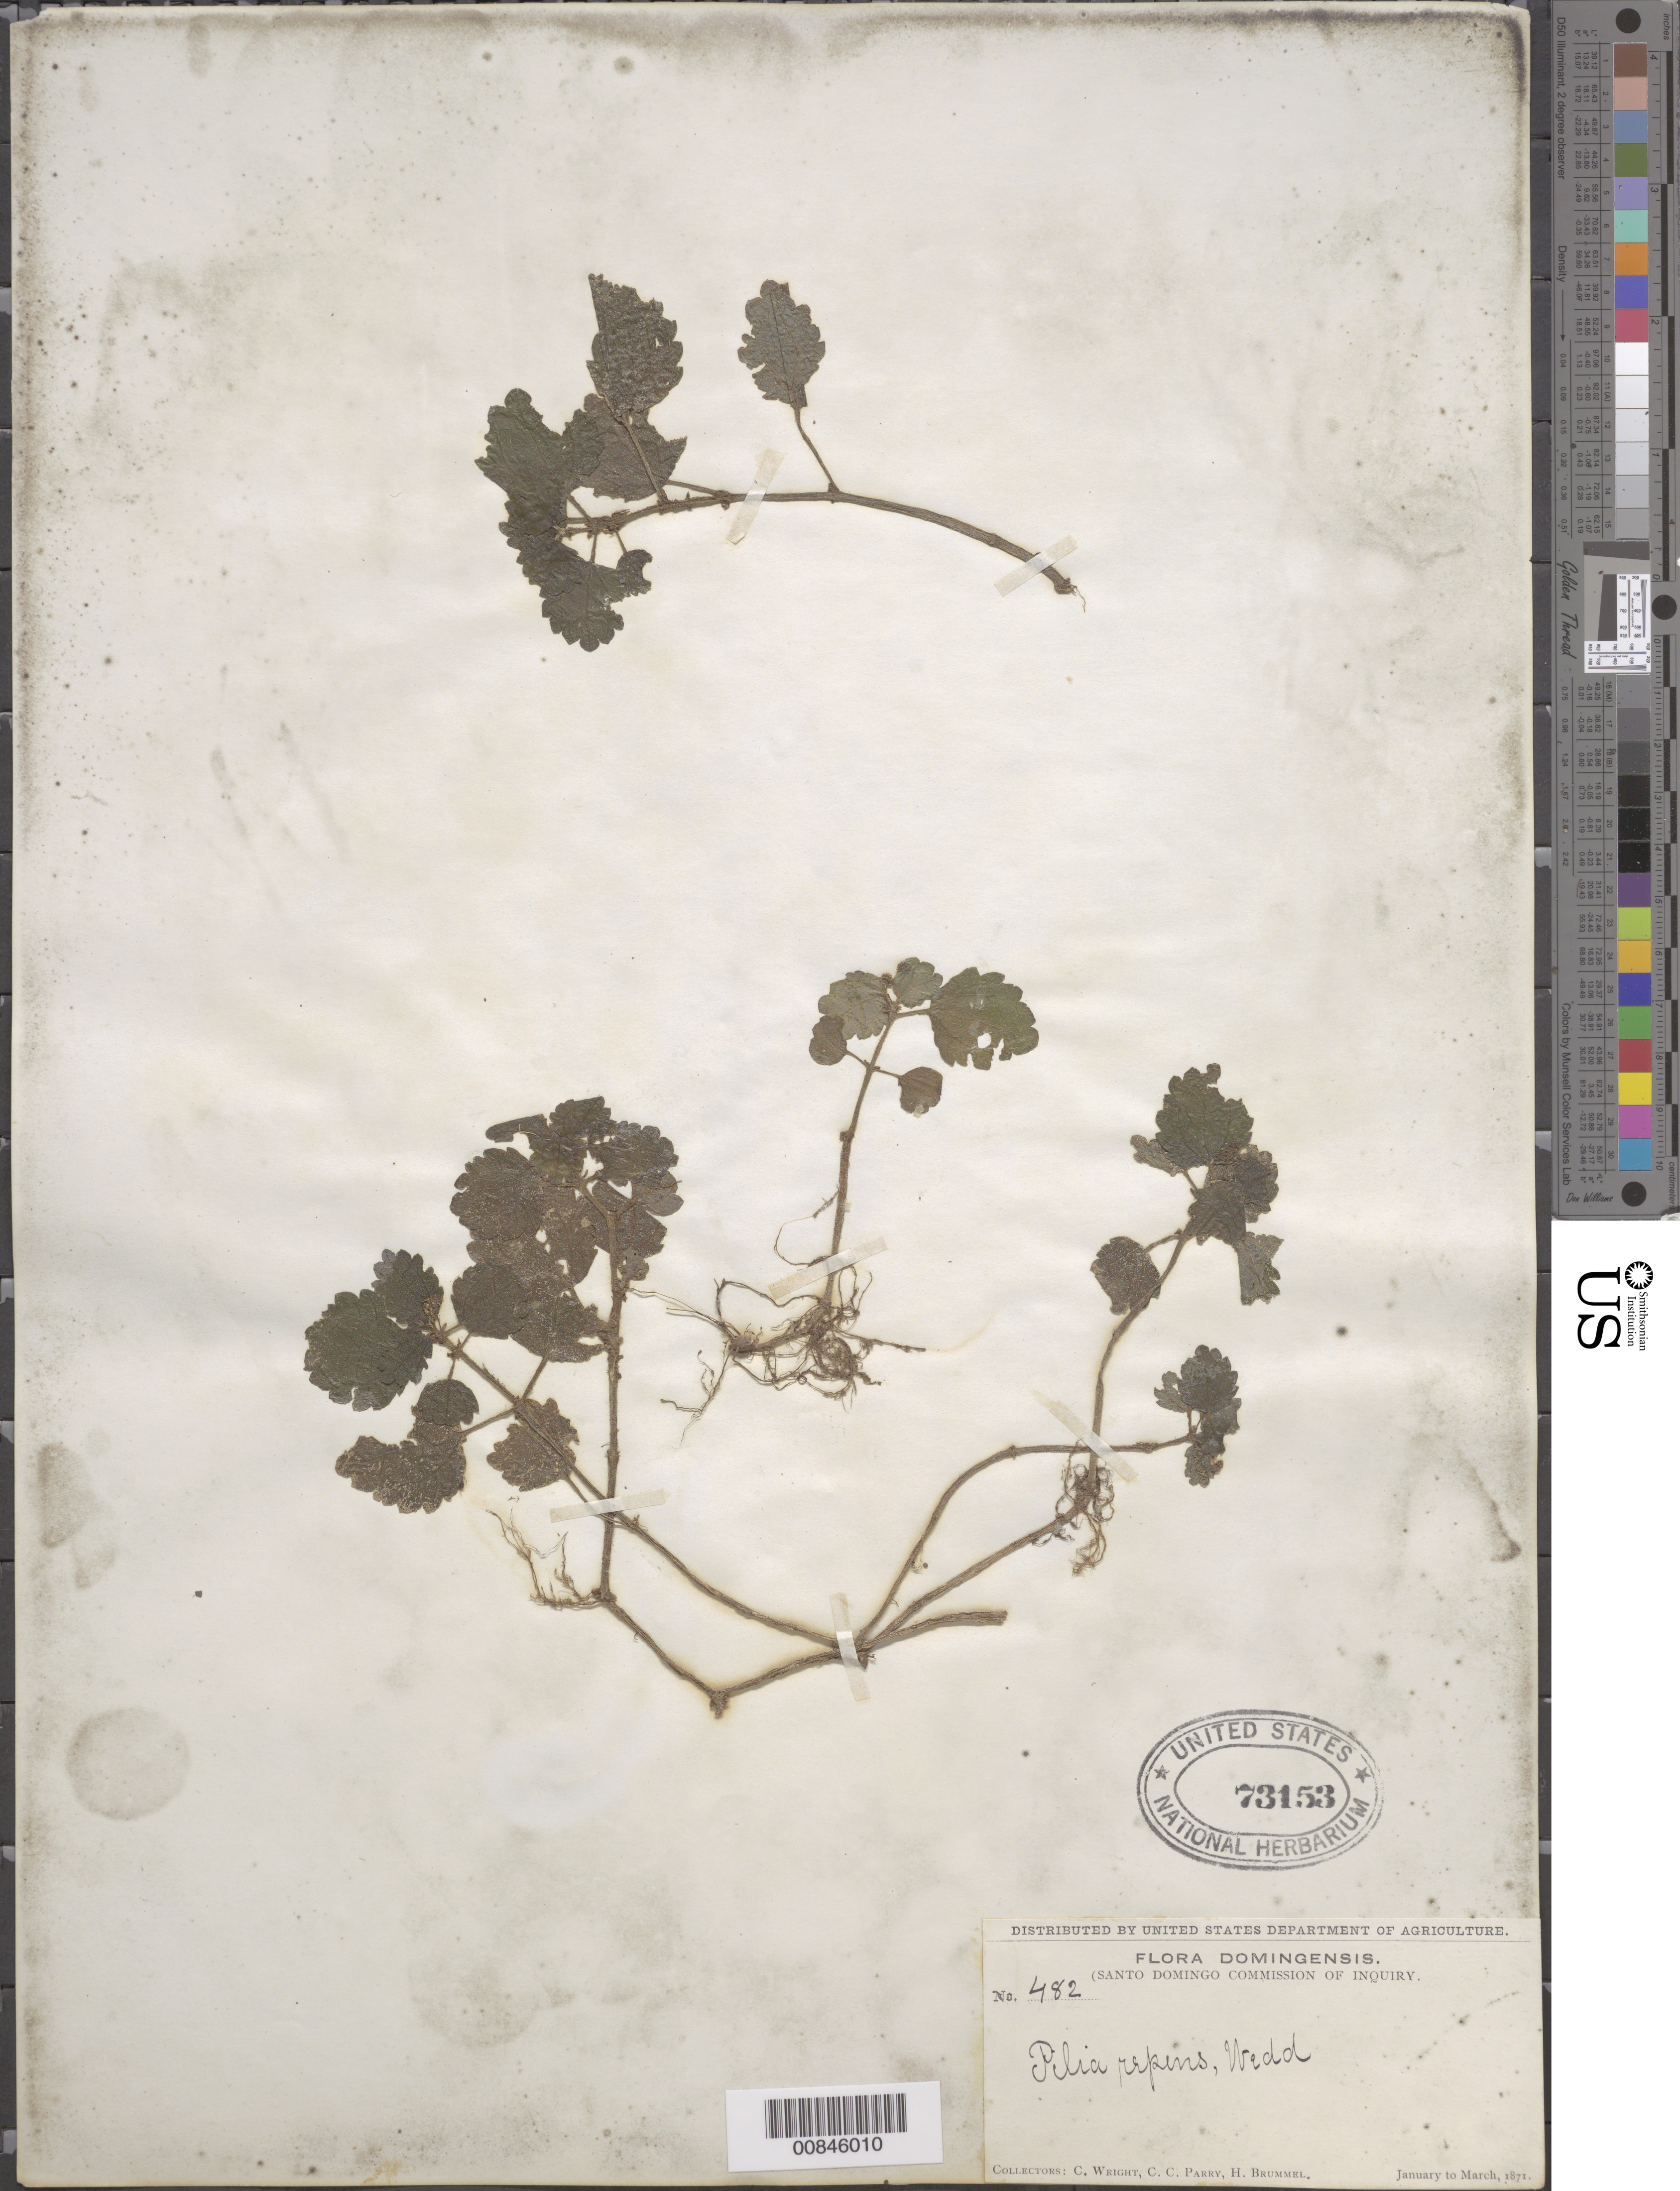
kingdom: Plantae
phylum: Tracheophyta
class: Magnoliopsida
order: Rosales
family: Urticaceae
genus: Pilea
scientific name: Pilea repens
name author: (Sw.) Wedd.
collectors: C. Wright, C. C. Parry & H. Brummel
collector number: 482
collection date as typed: Jan 1871 to -- Mar 1871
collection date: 1871-01/1871-03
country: Dominican Republic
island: Hispaniola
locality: Dominican Republic.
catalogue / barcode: US 73153